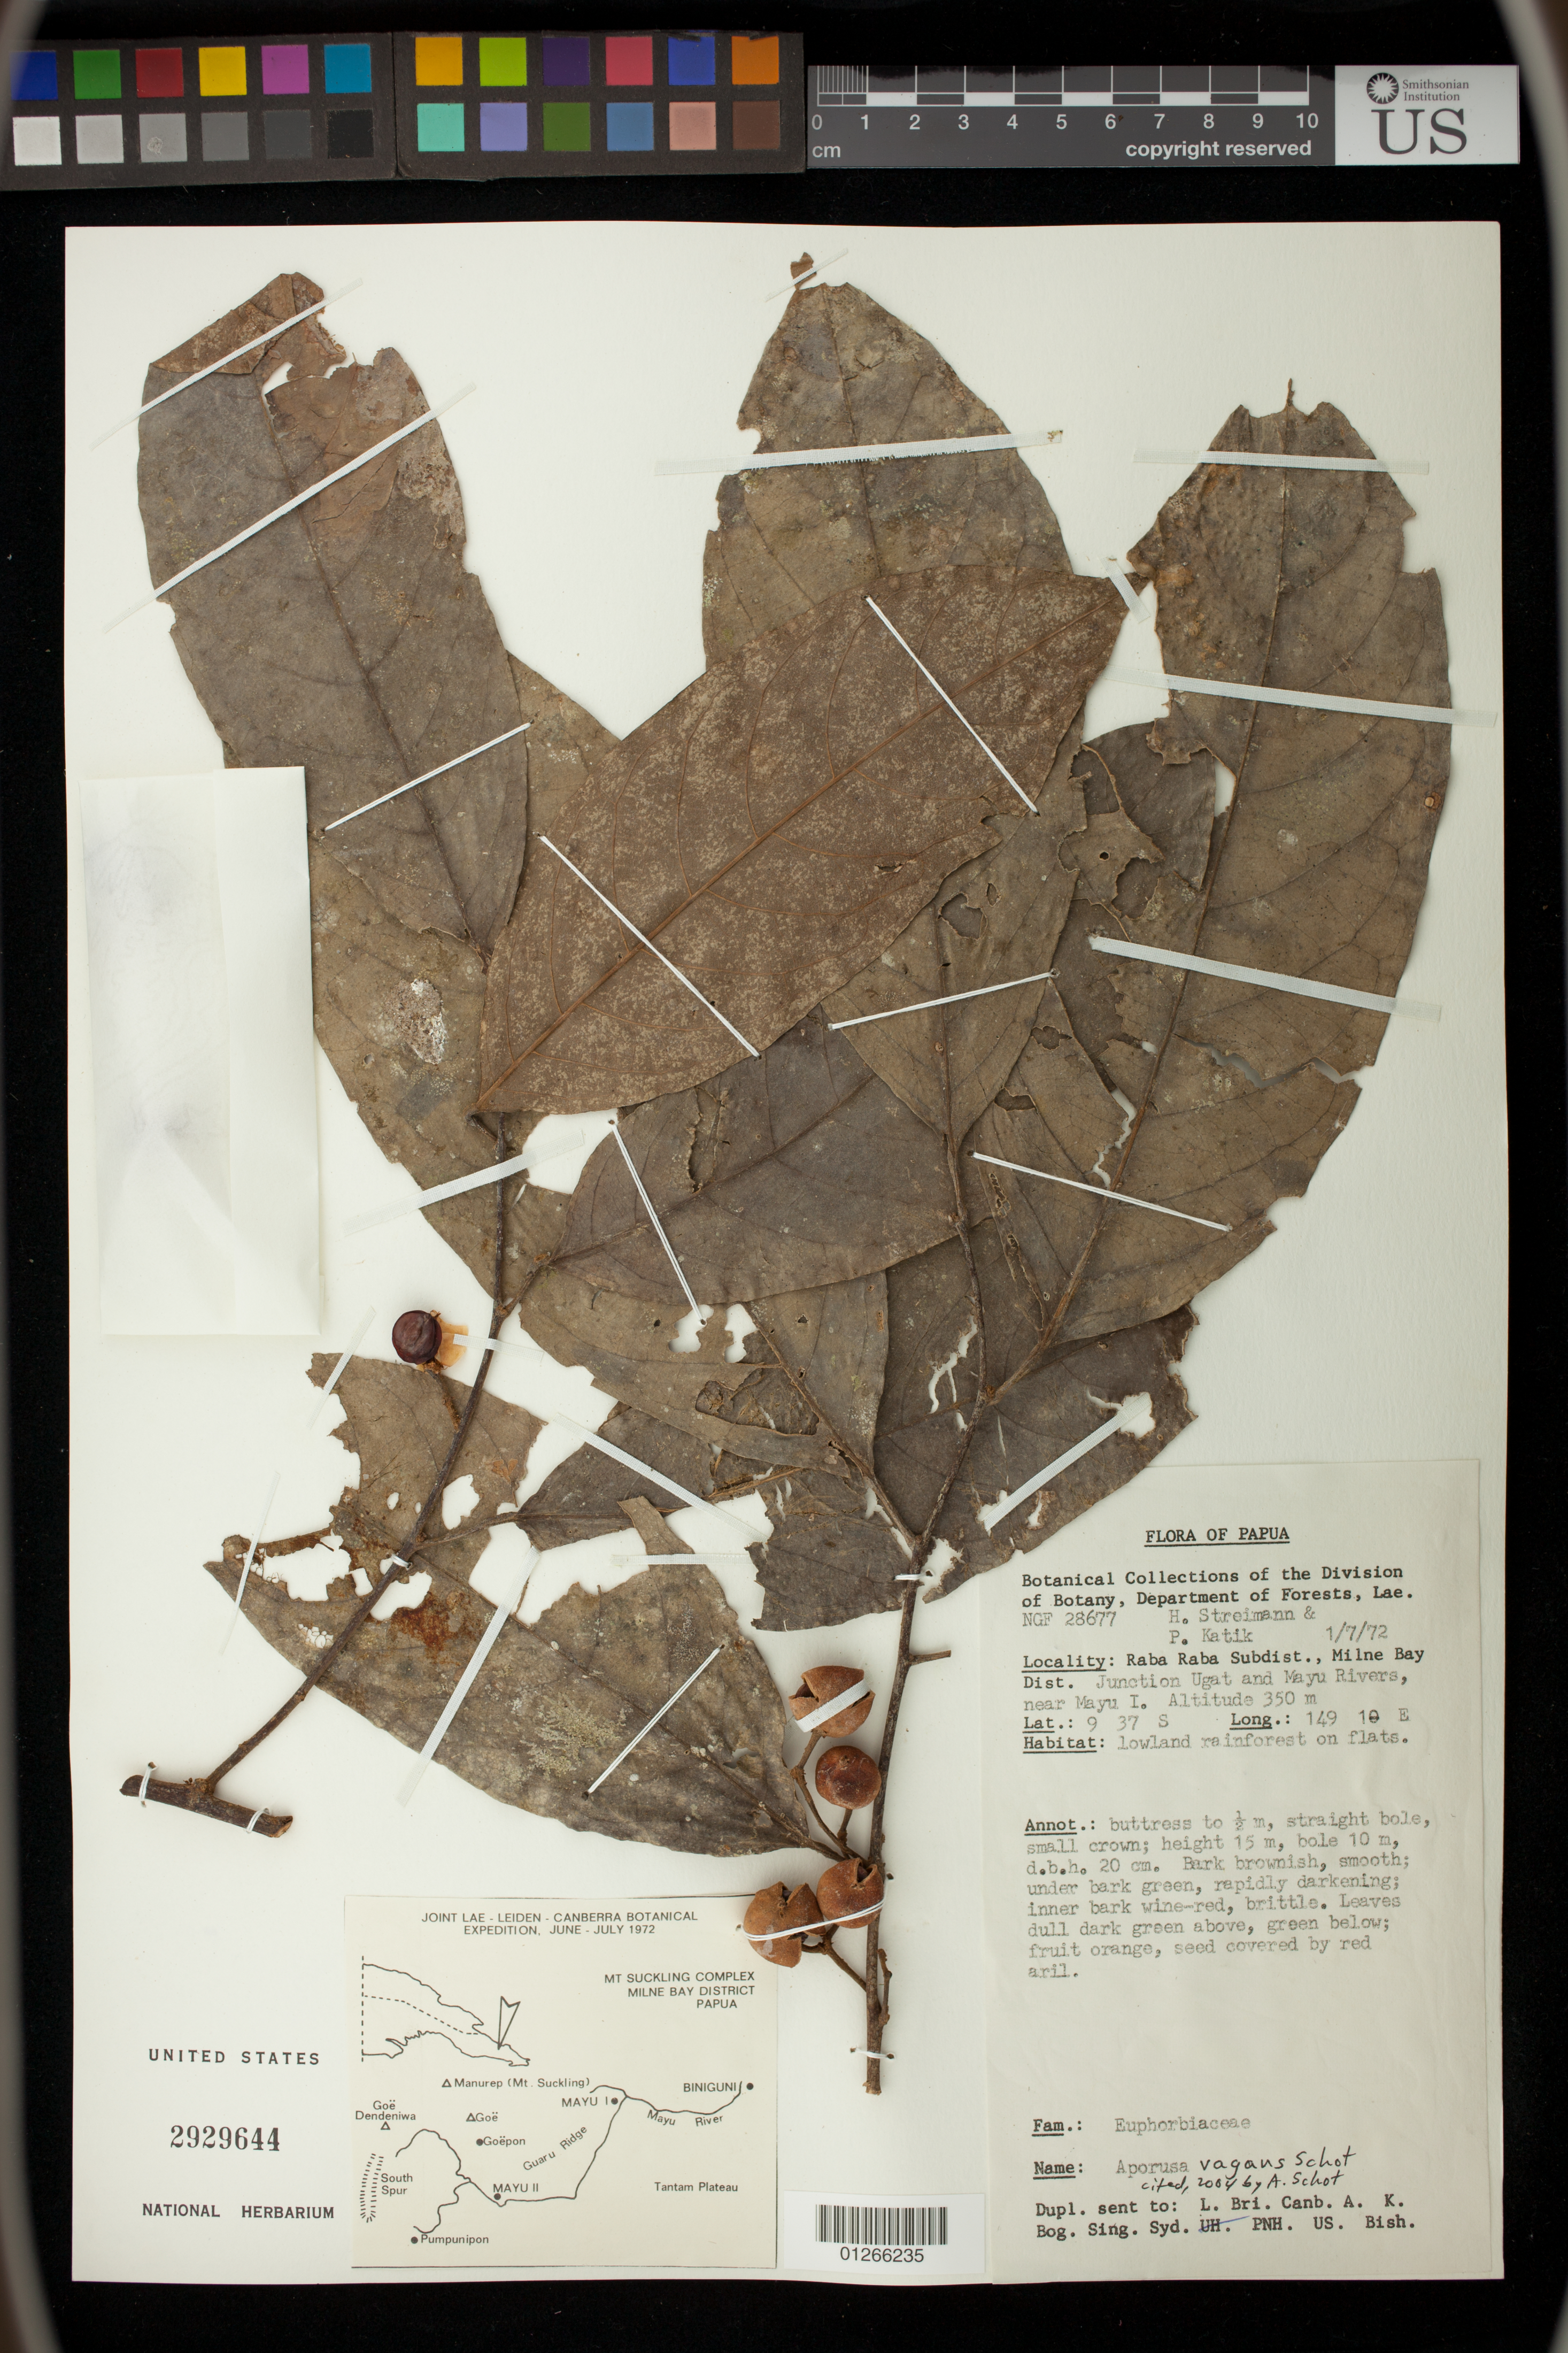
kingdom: Plantae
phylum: Tracheophyta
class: Magnoliopsida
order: Malpighiales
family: Phyllanthaceae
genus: Aporosa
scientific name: Aporosa vagans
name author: Schot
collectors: H. Streimann & P. Katik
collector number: NGF 28677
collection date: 1972-07-01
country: Papua New Guinea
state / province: Milne Bay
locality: Raba Raba Subdist., Junction Ugat and Mayu Rivers, near Mayu I.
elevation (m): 350